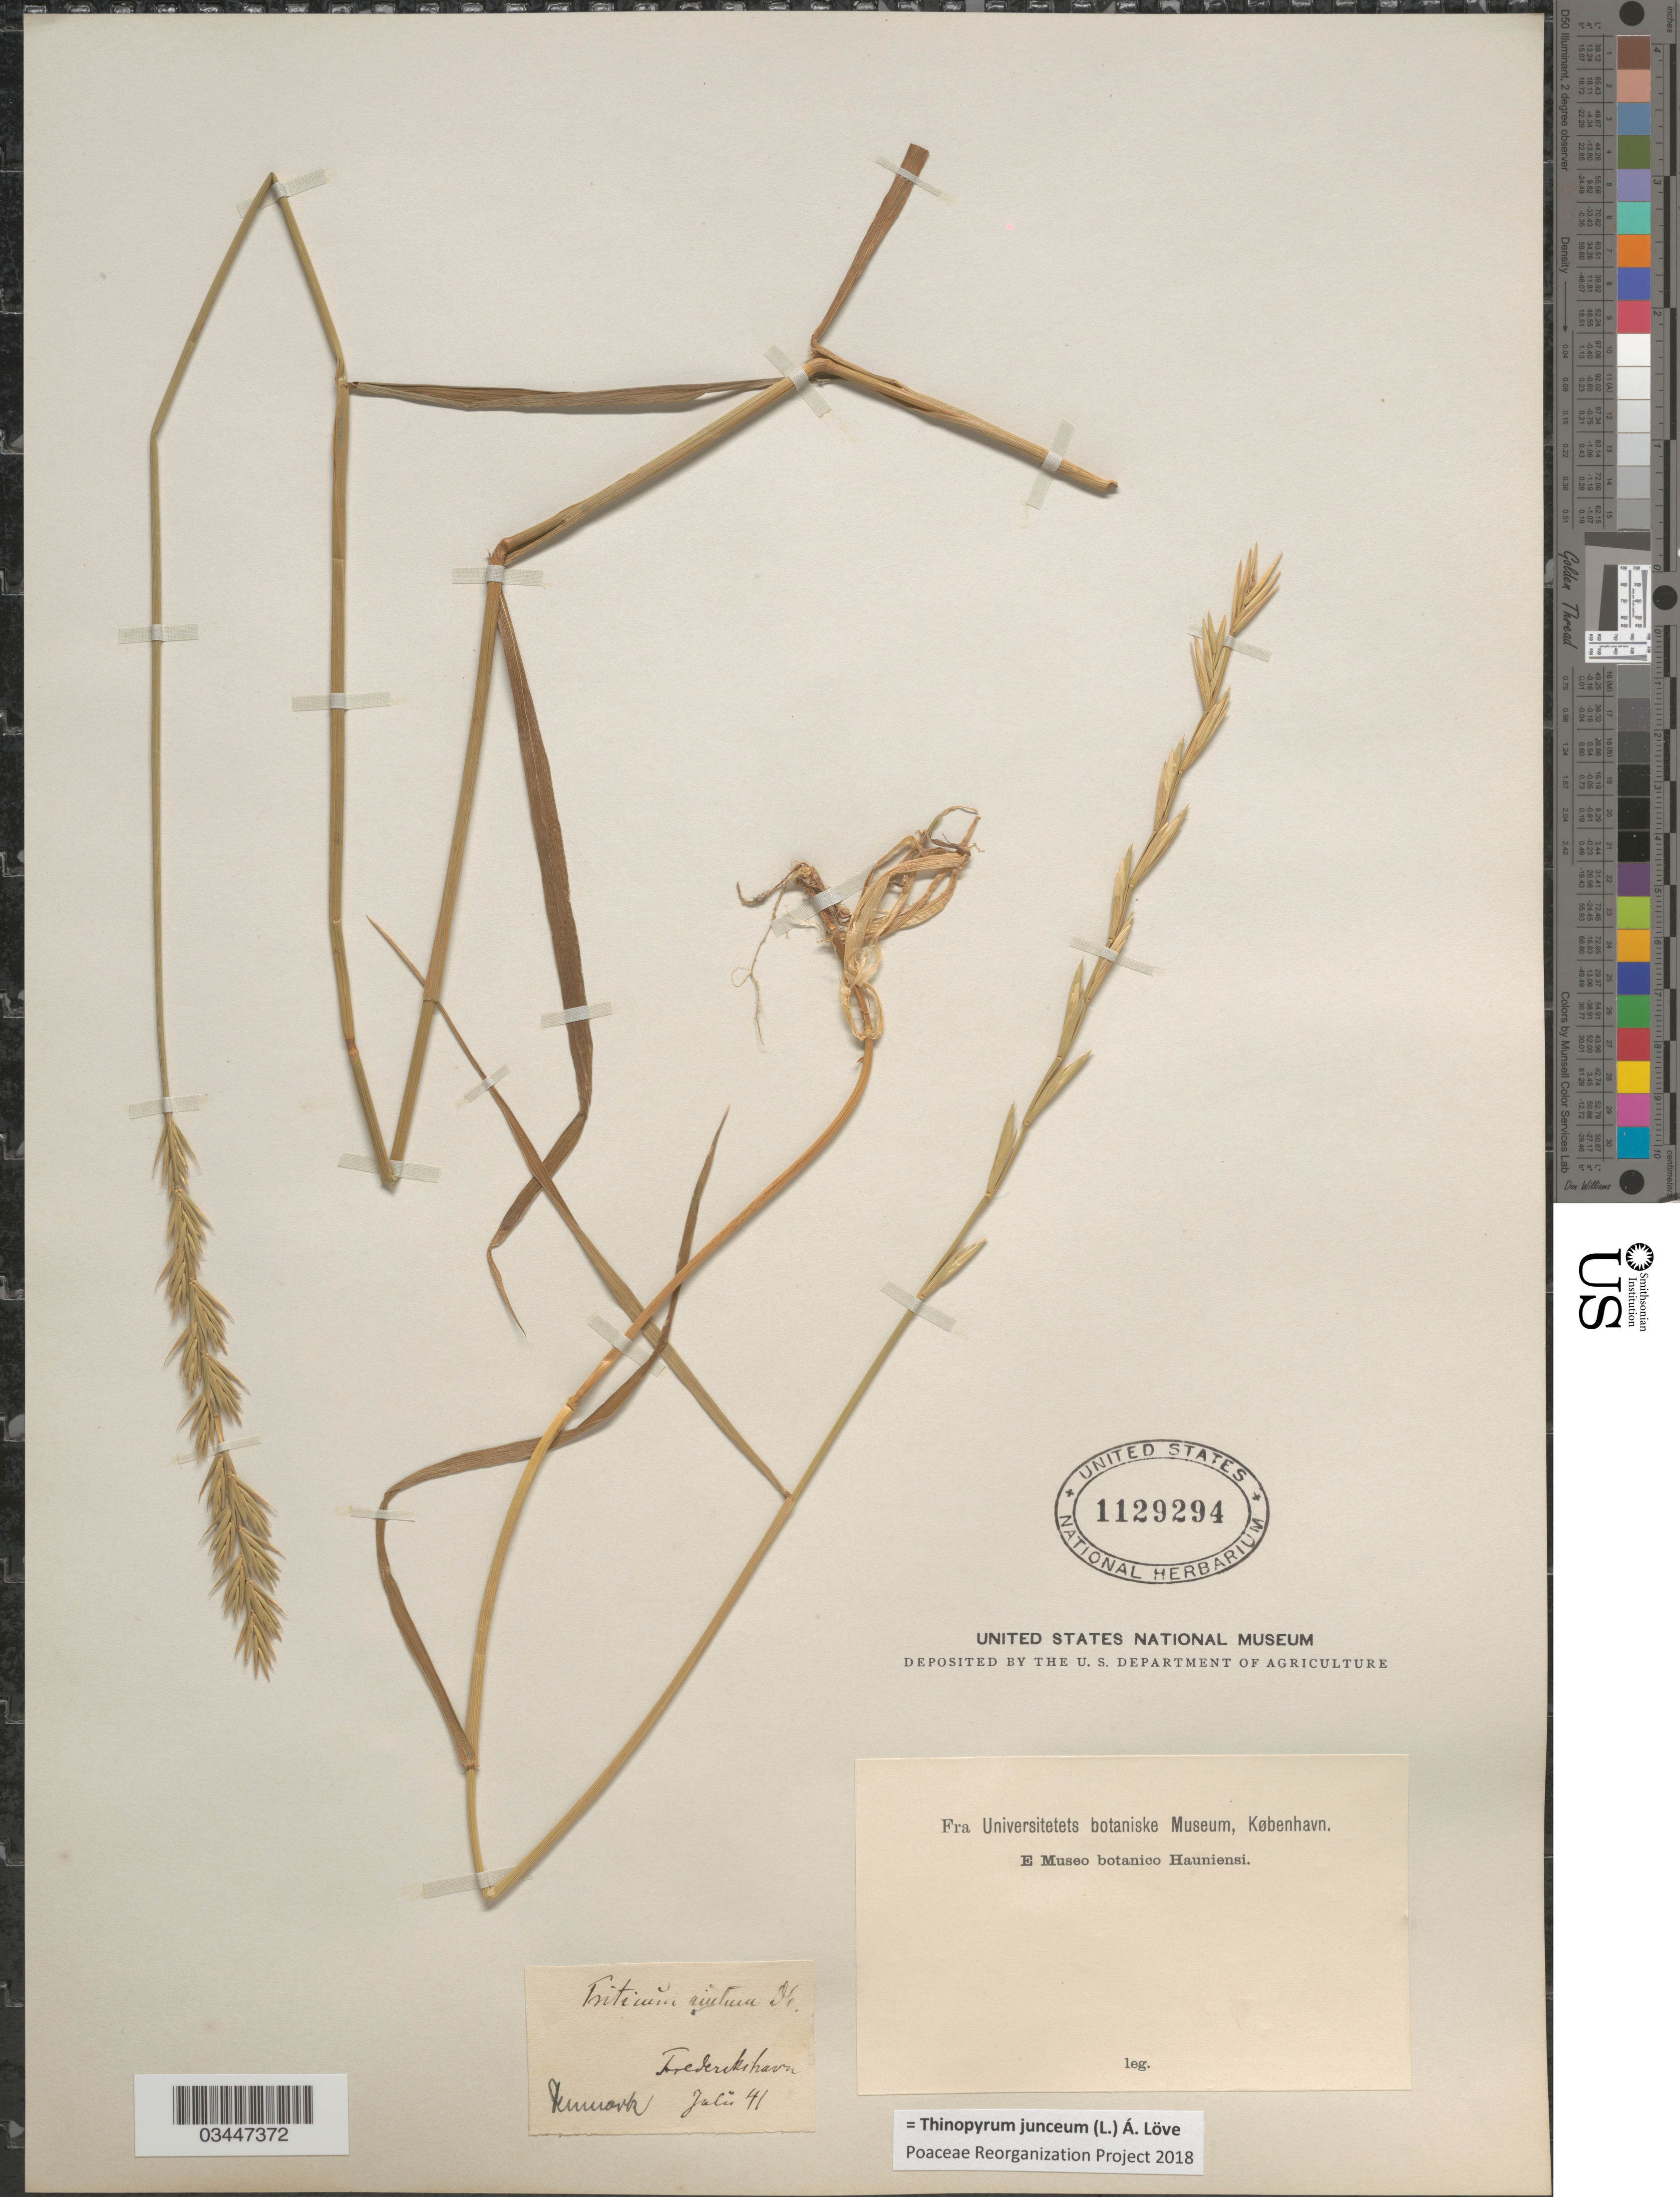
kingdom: Plantae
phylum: Tracheophyta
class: Liliopsida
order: Poales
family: Poaceae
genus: Thinopyrum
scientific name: Thinopyrum junceum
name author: (L.) Á. Löve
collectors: ex Mus. Bot. Hauniense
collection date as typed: Transcribed d/m/y: /7/41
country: Denmark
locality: Frederikshavn.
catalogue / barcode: US 1129294